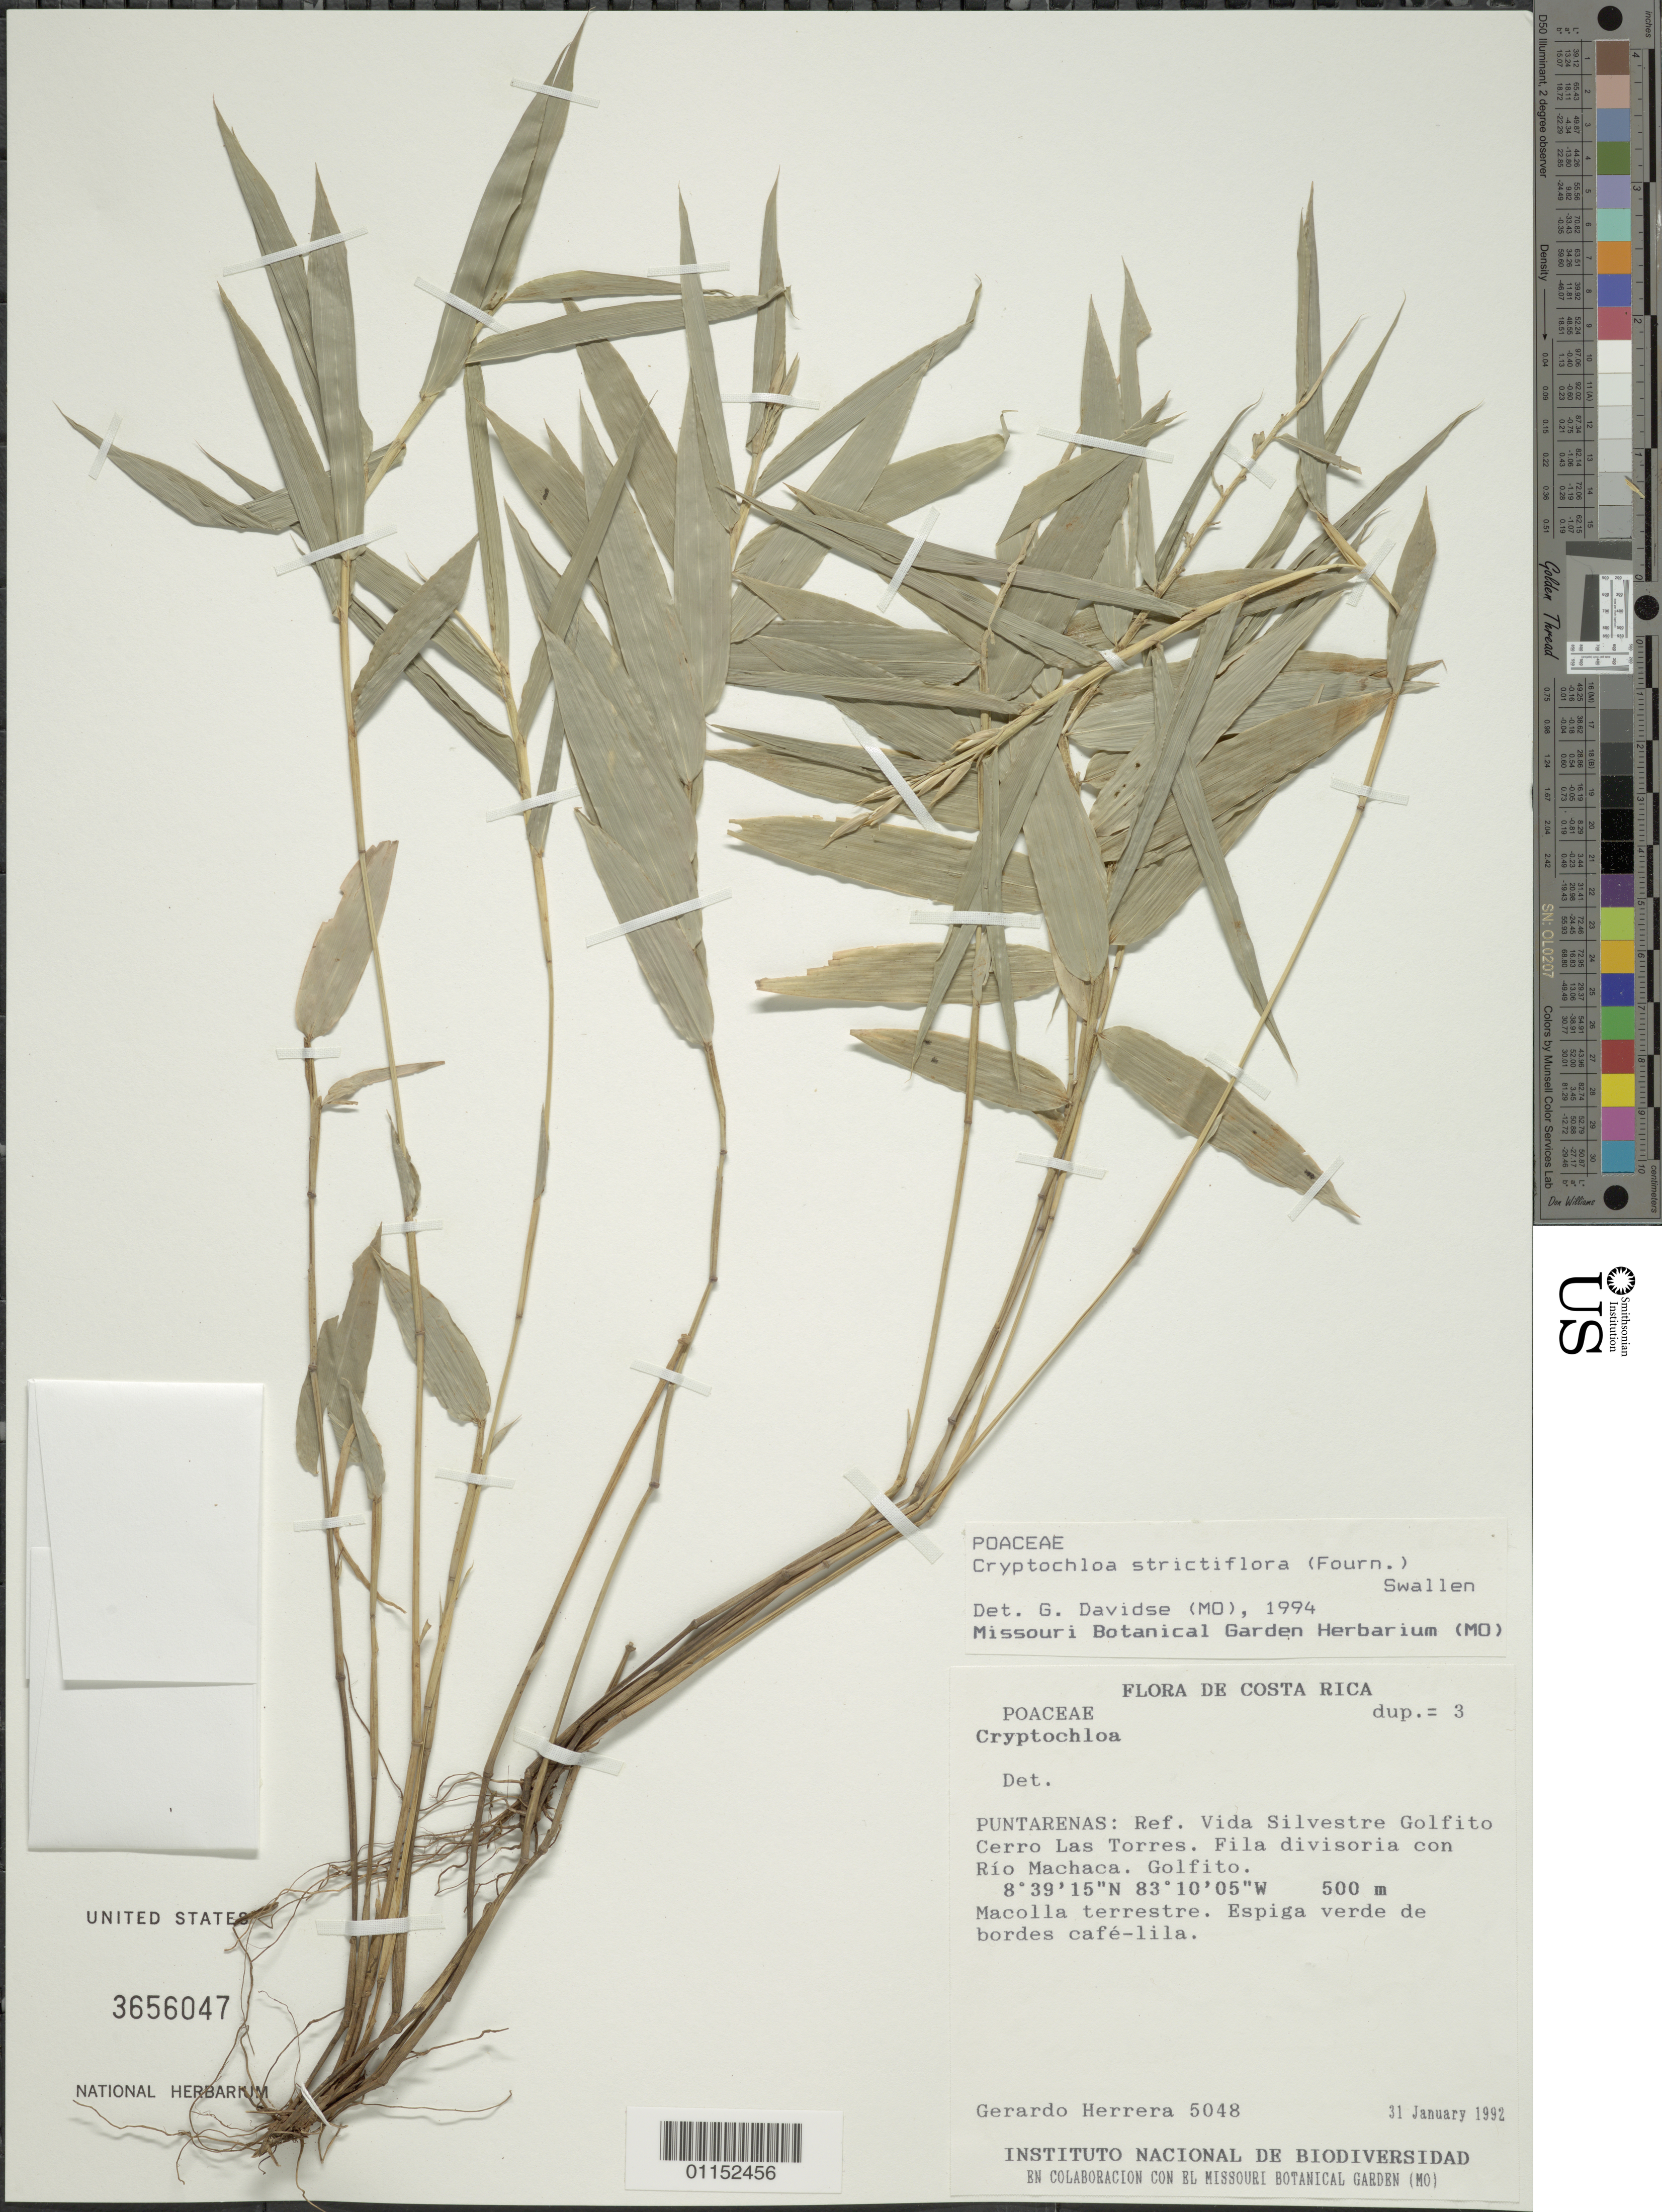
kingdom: Plantae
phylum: Tracheophyta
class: Liliopsida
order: Poales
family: Poaceae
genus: Cryptochloa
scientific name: Cryptochloa strictiflora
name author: (E. Fourn.) Swallen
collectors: G. Herrera Ch.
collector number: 5048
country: Costa Rica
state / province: Puntarenas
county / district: Golfito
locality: Ref. Vida Silvestre Golfito Cerro Las Torres. Fila divisoria con Rio Machaca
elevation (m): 500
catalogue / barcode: US 3656047